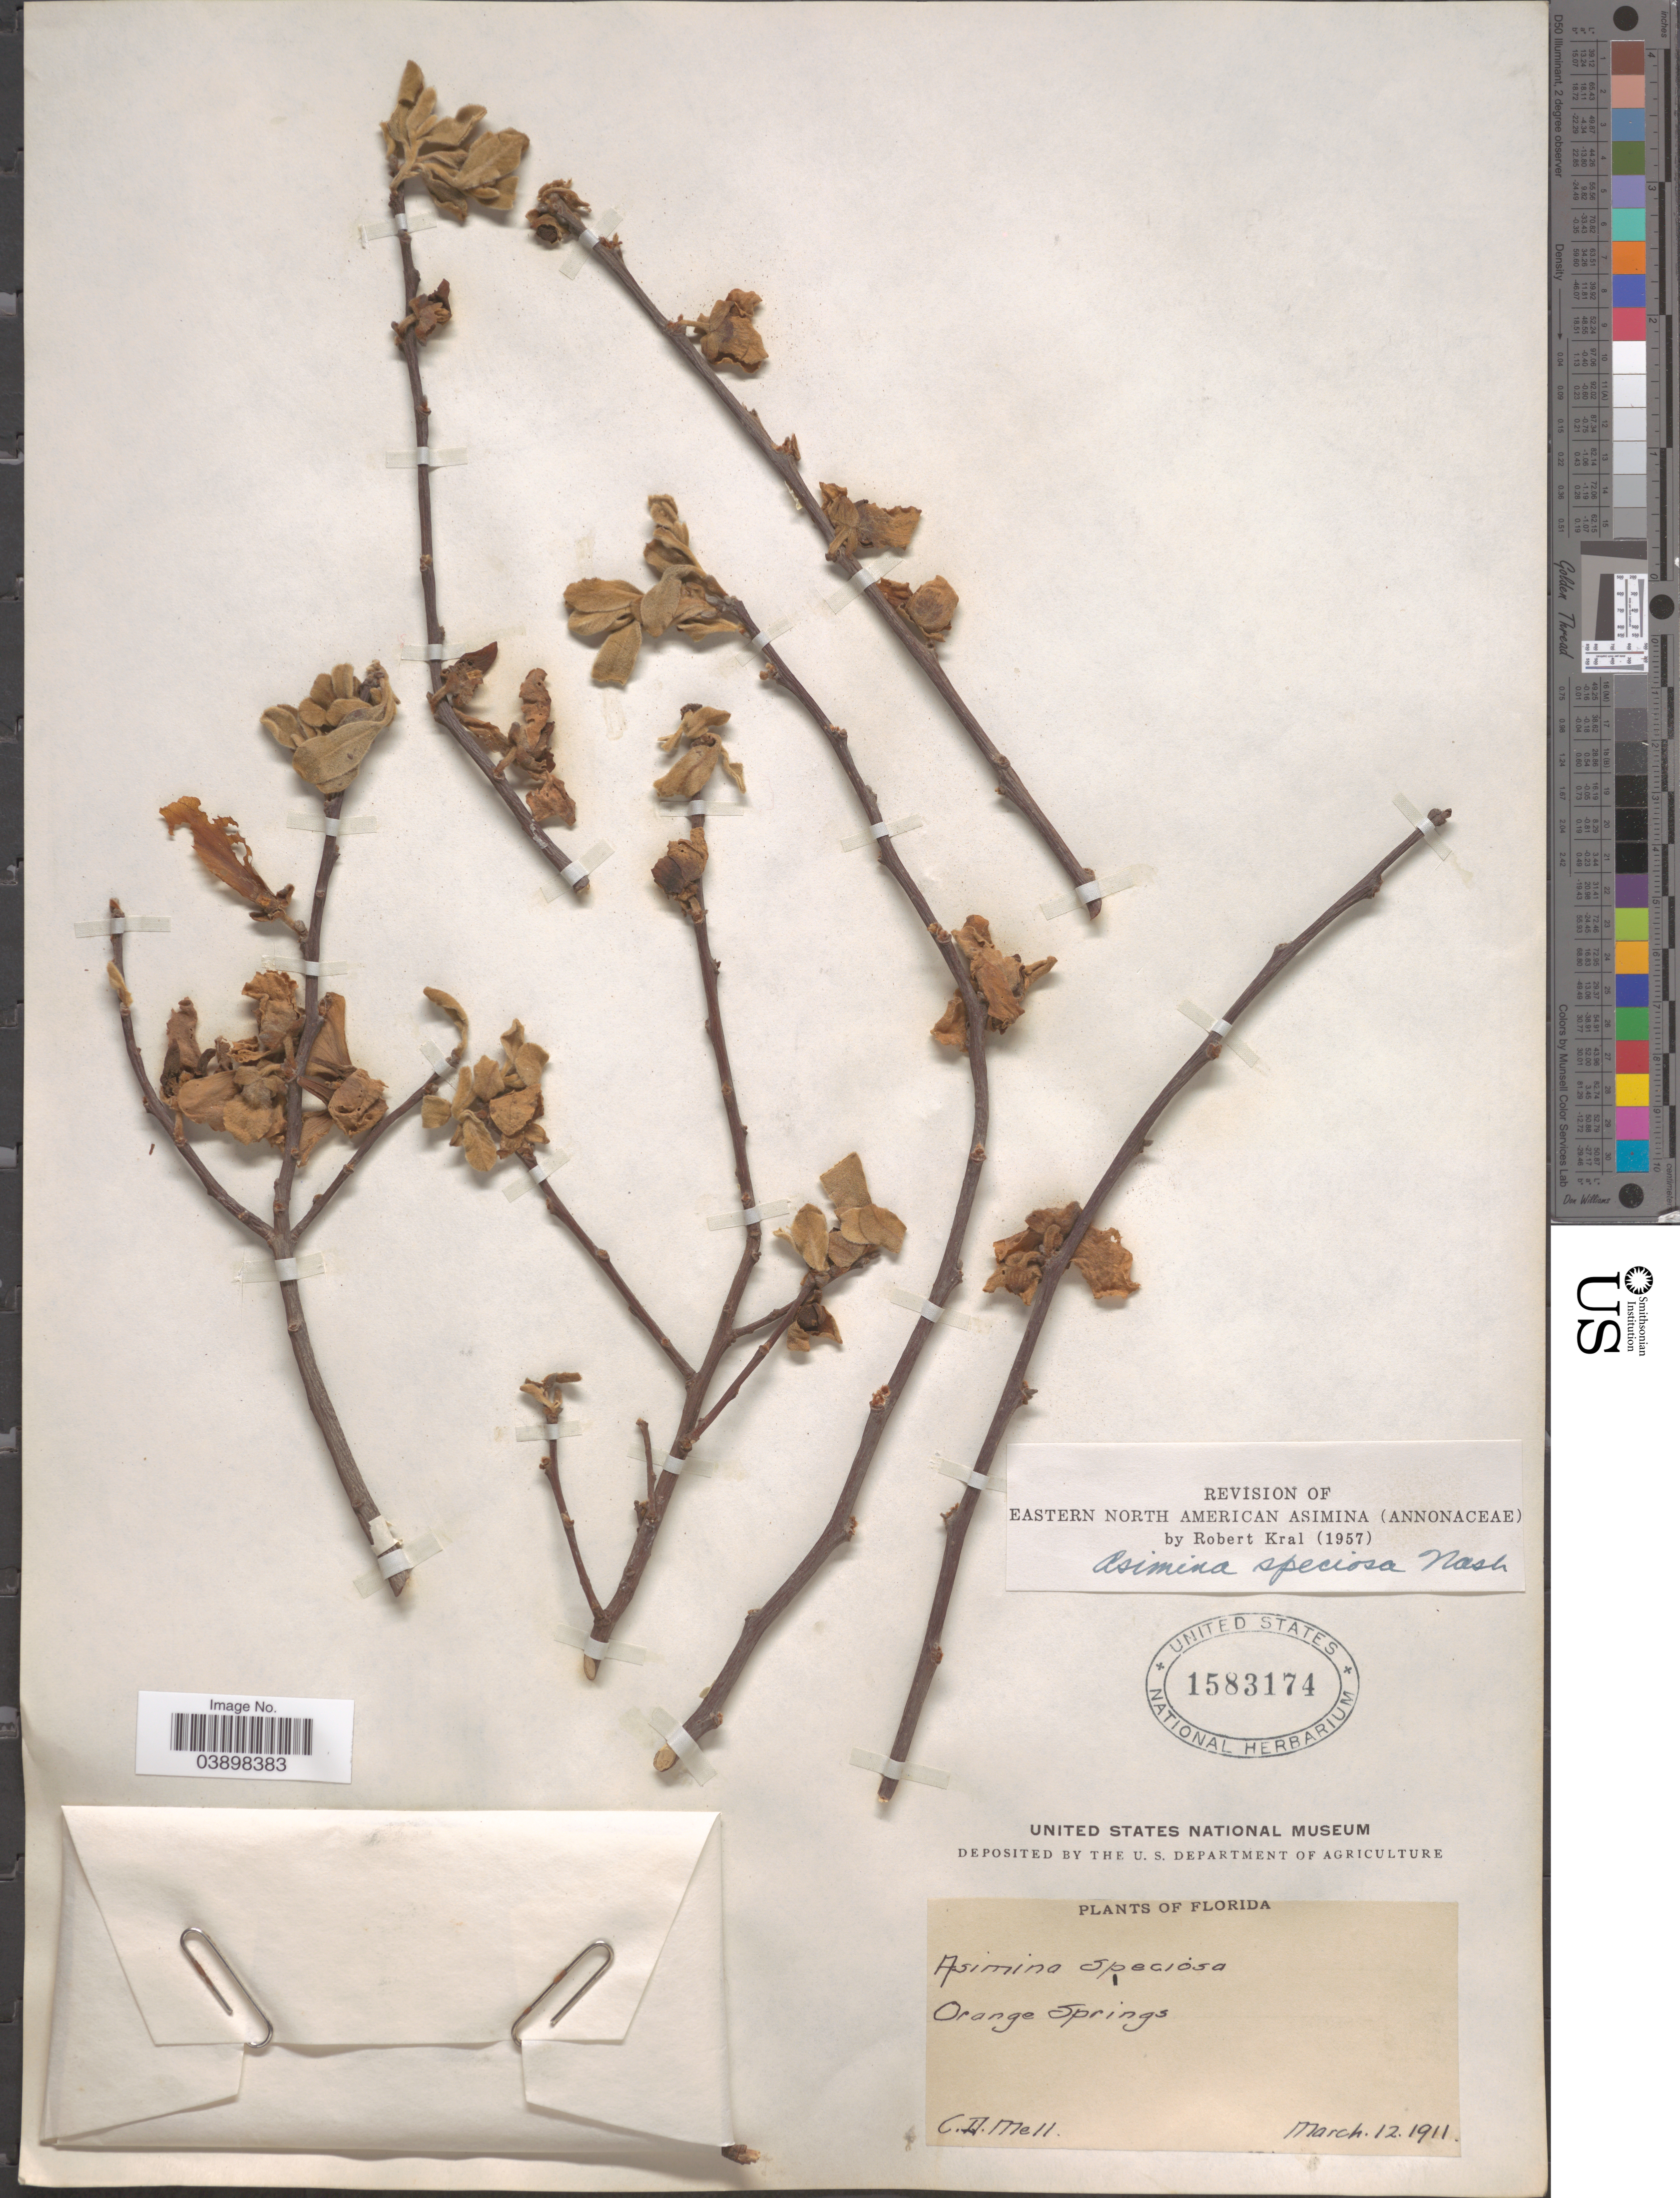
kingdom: Plantae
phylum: Tracheophyta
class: Magnoliopsida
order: Magnoliales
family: Annonaceae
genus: Asimina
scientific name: Asimina speciosa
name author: Nash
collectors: C. D. Mell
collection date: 1911-03-12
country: United States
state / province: Florida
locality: Orange Springs.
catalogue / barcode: US 1583174